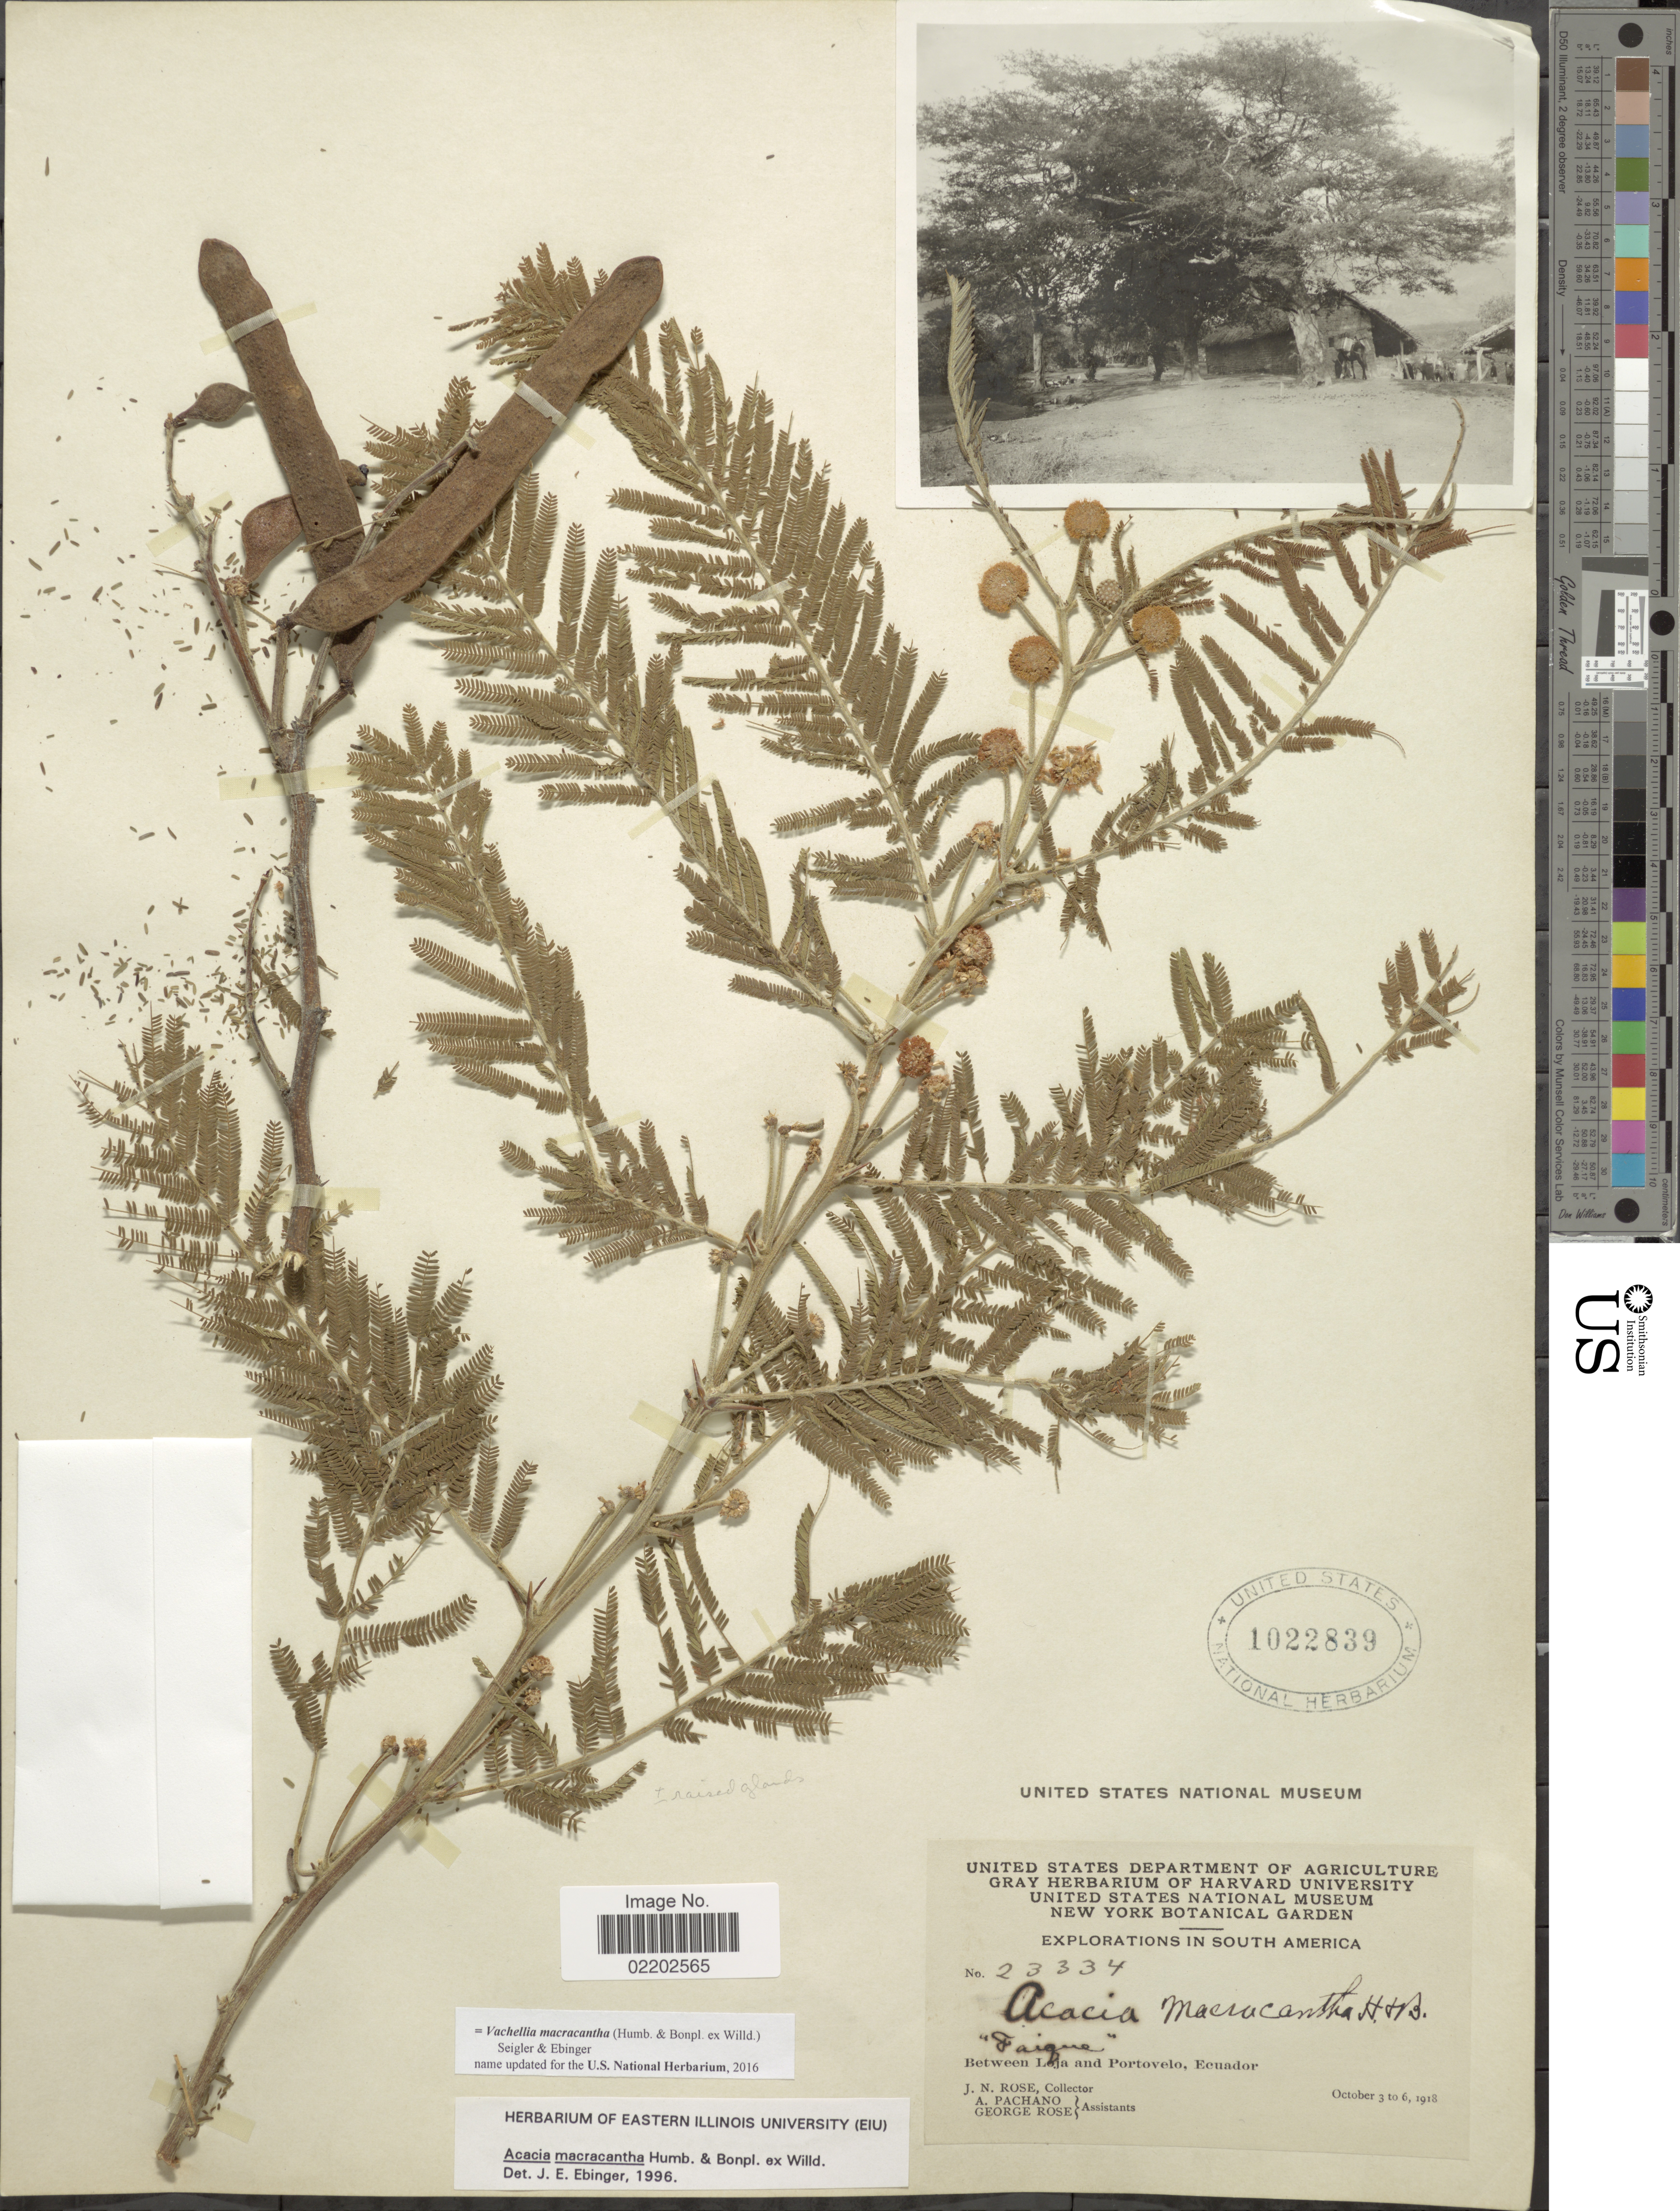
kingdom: Plantae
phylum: Tracheophyta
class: Magnoliopsida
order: Fabales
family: Fabaceae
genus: Vachellia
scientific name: Vachellia macracantha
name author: (Humb. & Bonpl. ex Willd.) Seigler & Ebinger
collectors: J. N. Rose, A. Pachano & G. Rose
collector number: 23334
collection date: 1918-10-03/1918-10-06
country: Ecuador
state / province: Loja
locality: Between Loja and Portevelo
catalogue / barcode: US 1022839